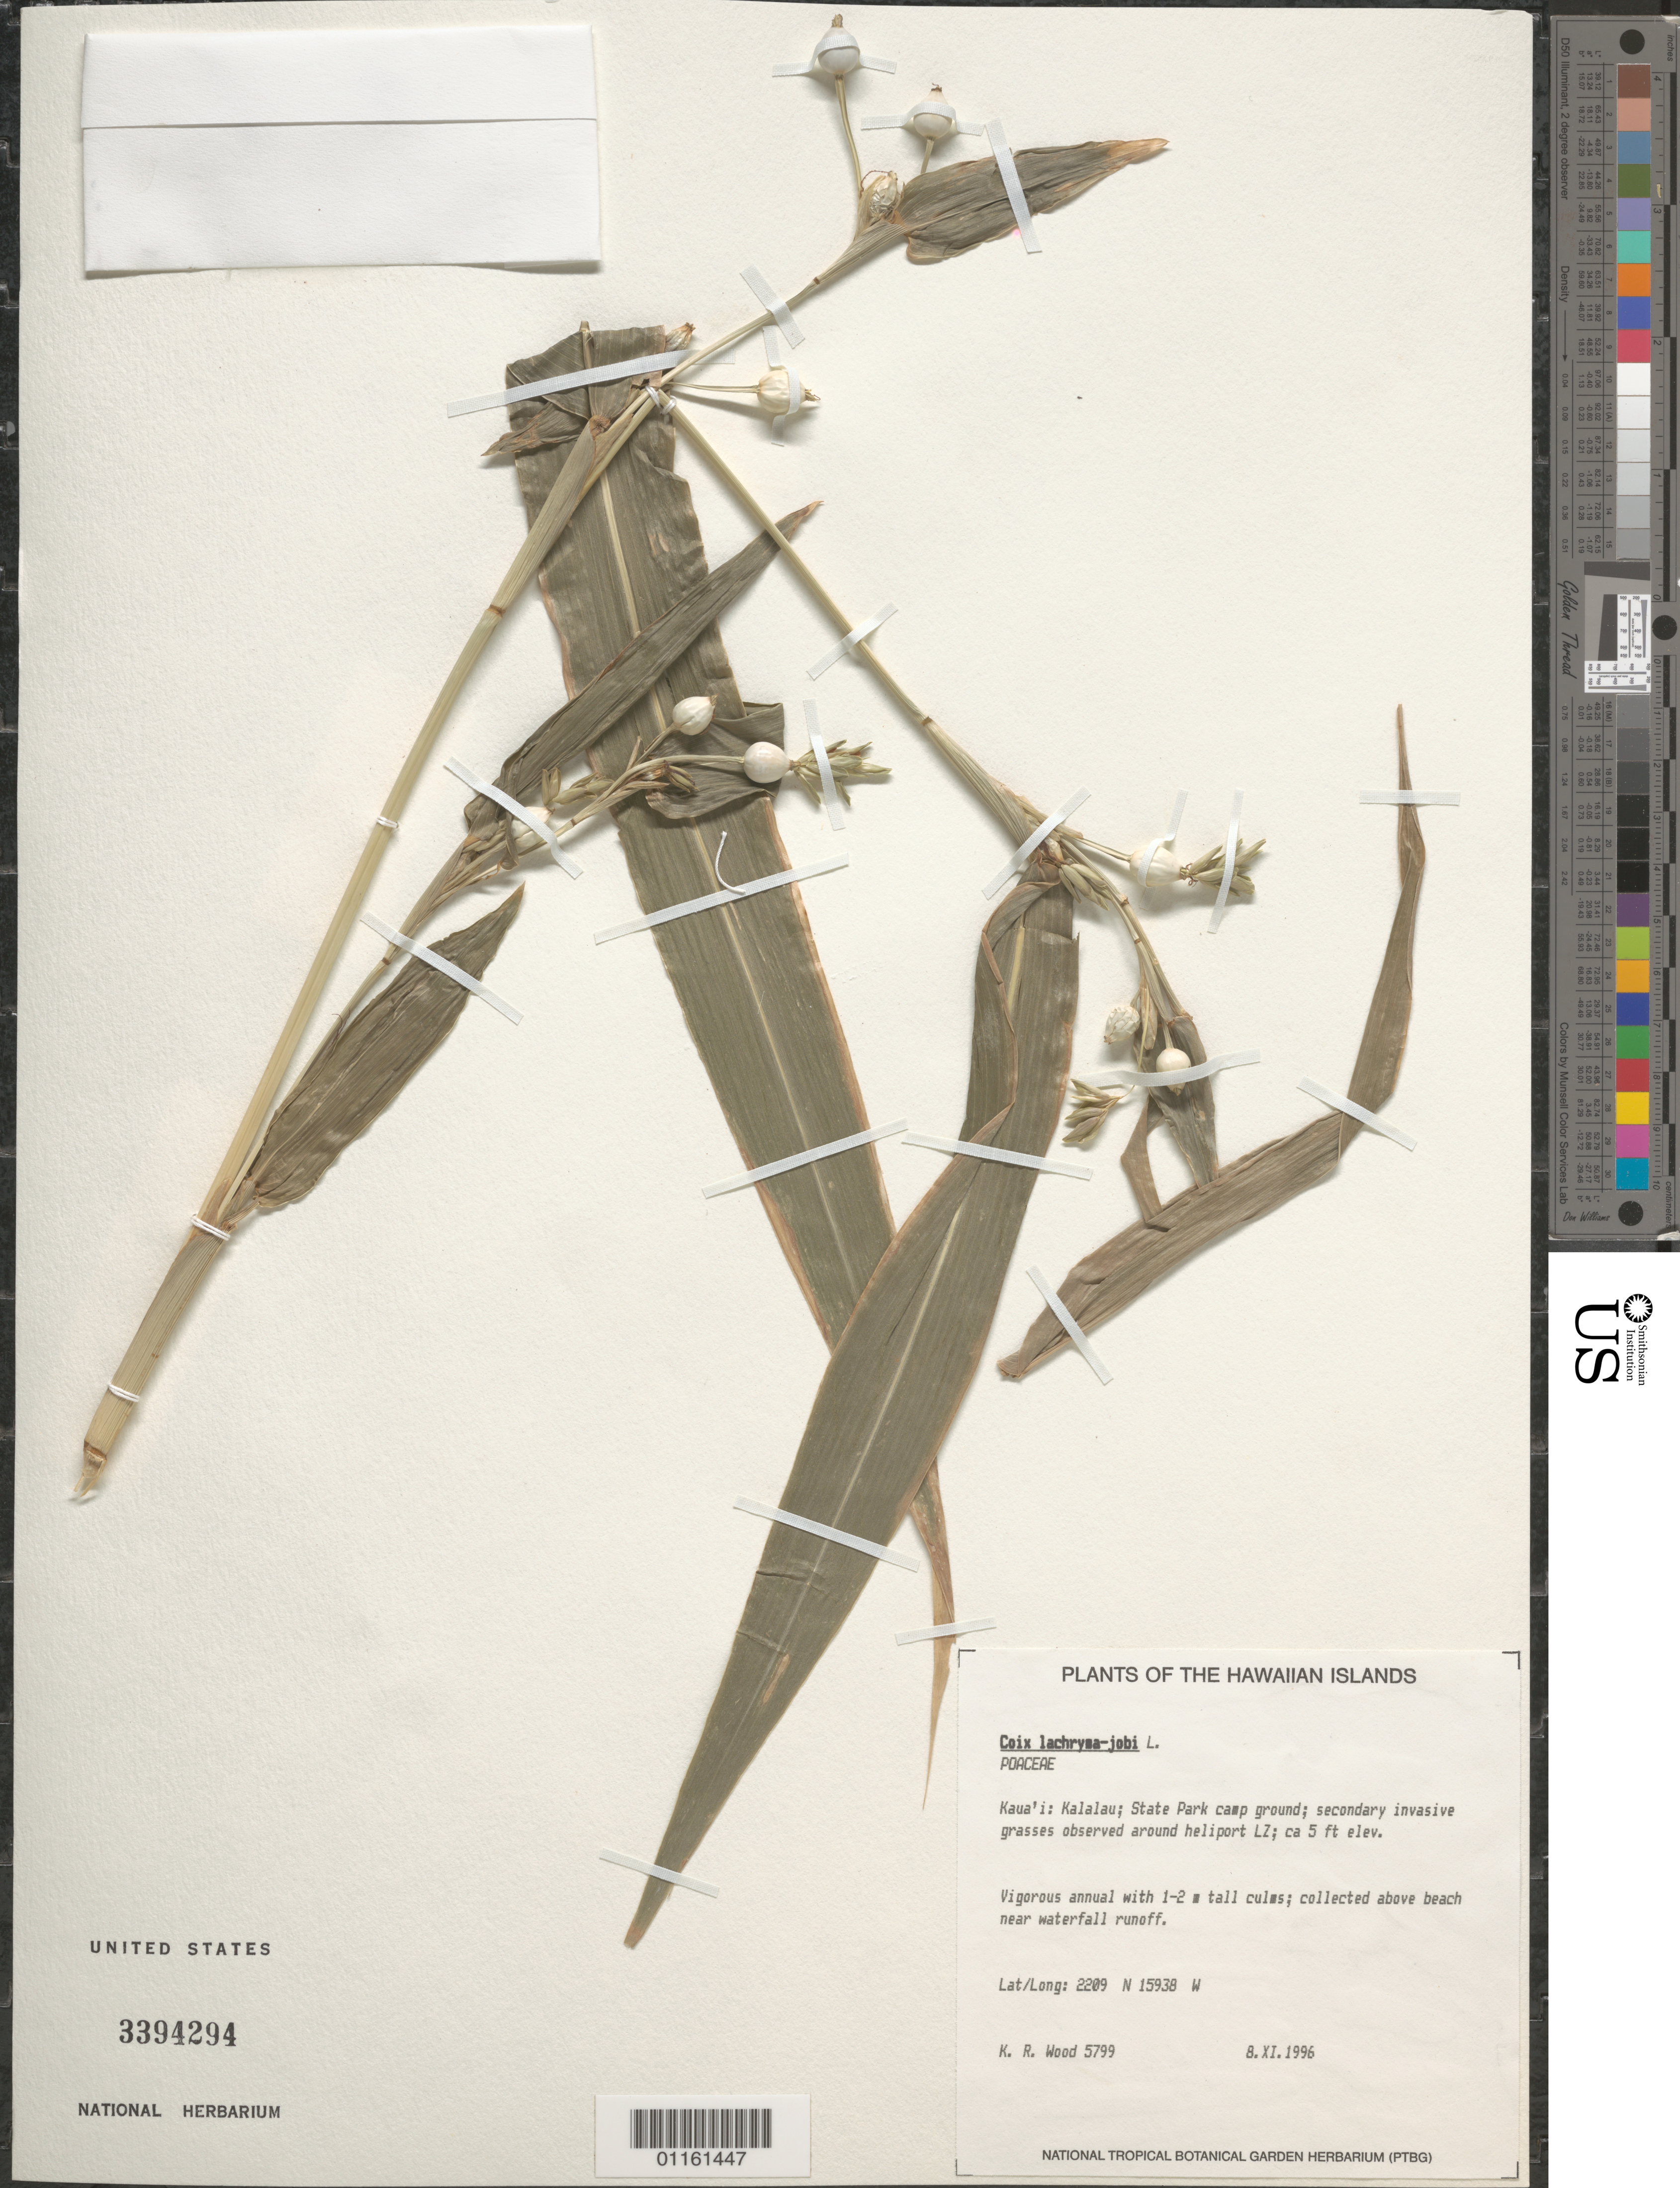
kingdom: Plantae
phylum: Tracheophyta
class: Liliopsida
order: Poales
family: Poaceae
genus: Coix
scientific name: Coix lacryma-jobi var. lacryma-jobi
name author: L.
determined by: Faccenda, K.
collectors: K. R. Wood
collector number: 7599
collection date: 1996-11-08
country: United States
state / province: Hawaii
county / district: Kauai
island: Kaua'i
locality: Kalalau; State Park camp area.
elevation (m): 2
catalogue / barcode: US 3394294